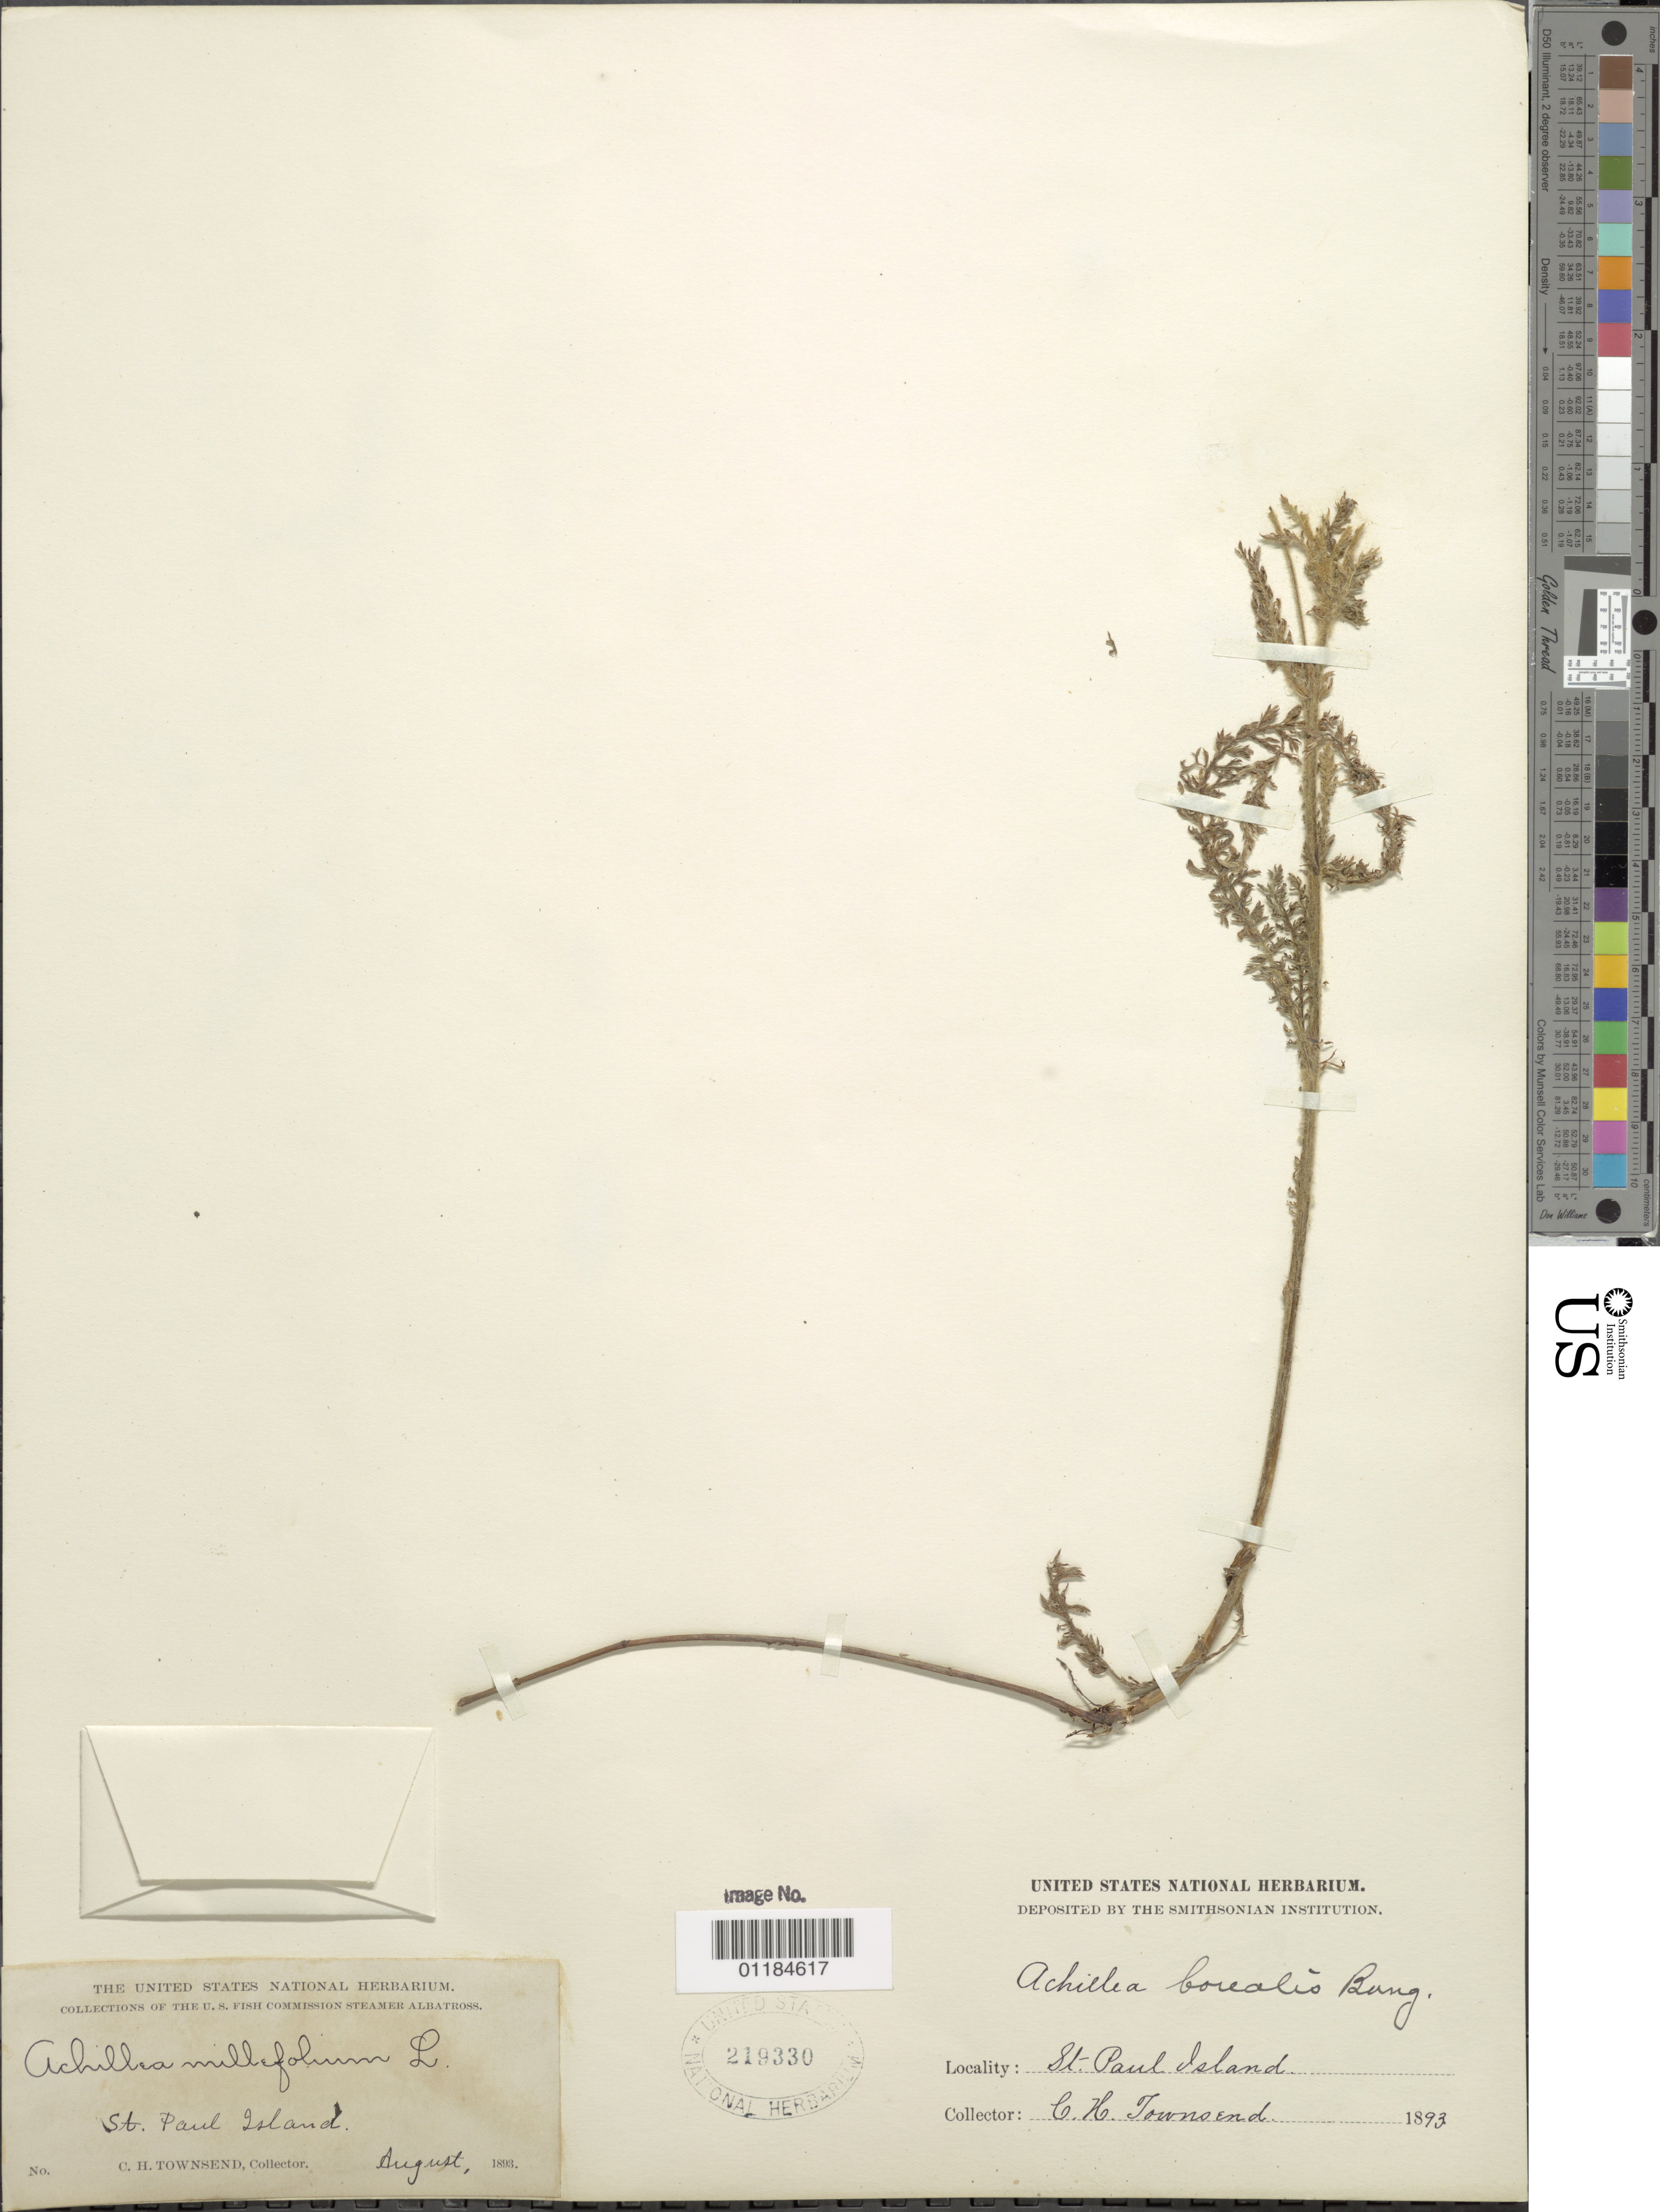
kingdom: Plantae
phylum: Tracheophyta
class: Magnoliopsida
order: Asterales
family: Asteraceae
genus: Achillea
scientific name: Achillea borealis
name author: Bong.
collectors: C. H. Townsend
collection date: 1893-08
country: United States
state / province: Alaska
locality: St. Paul Island.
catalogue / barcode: US 219330